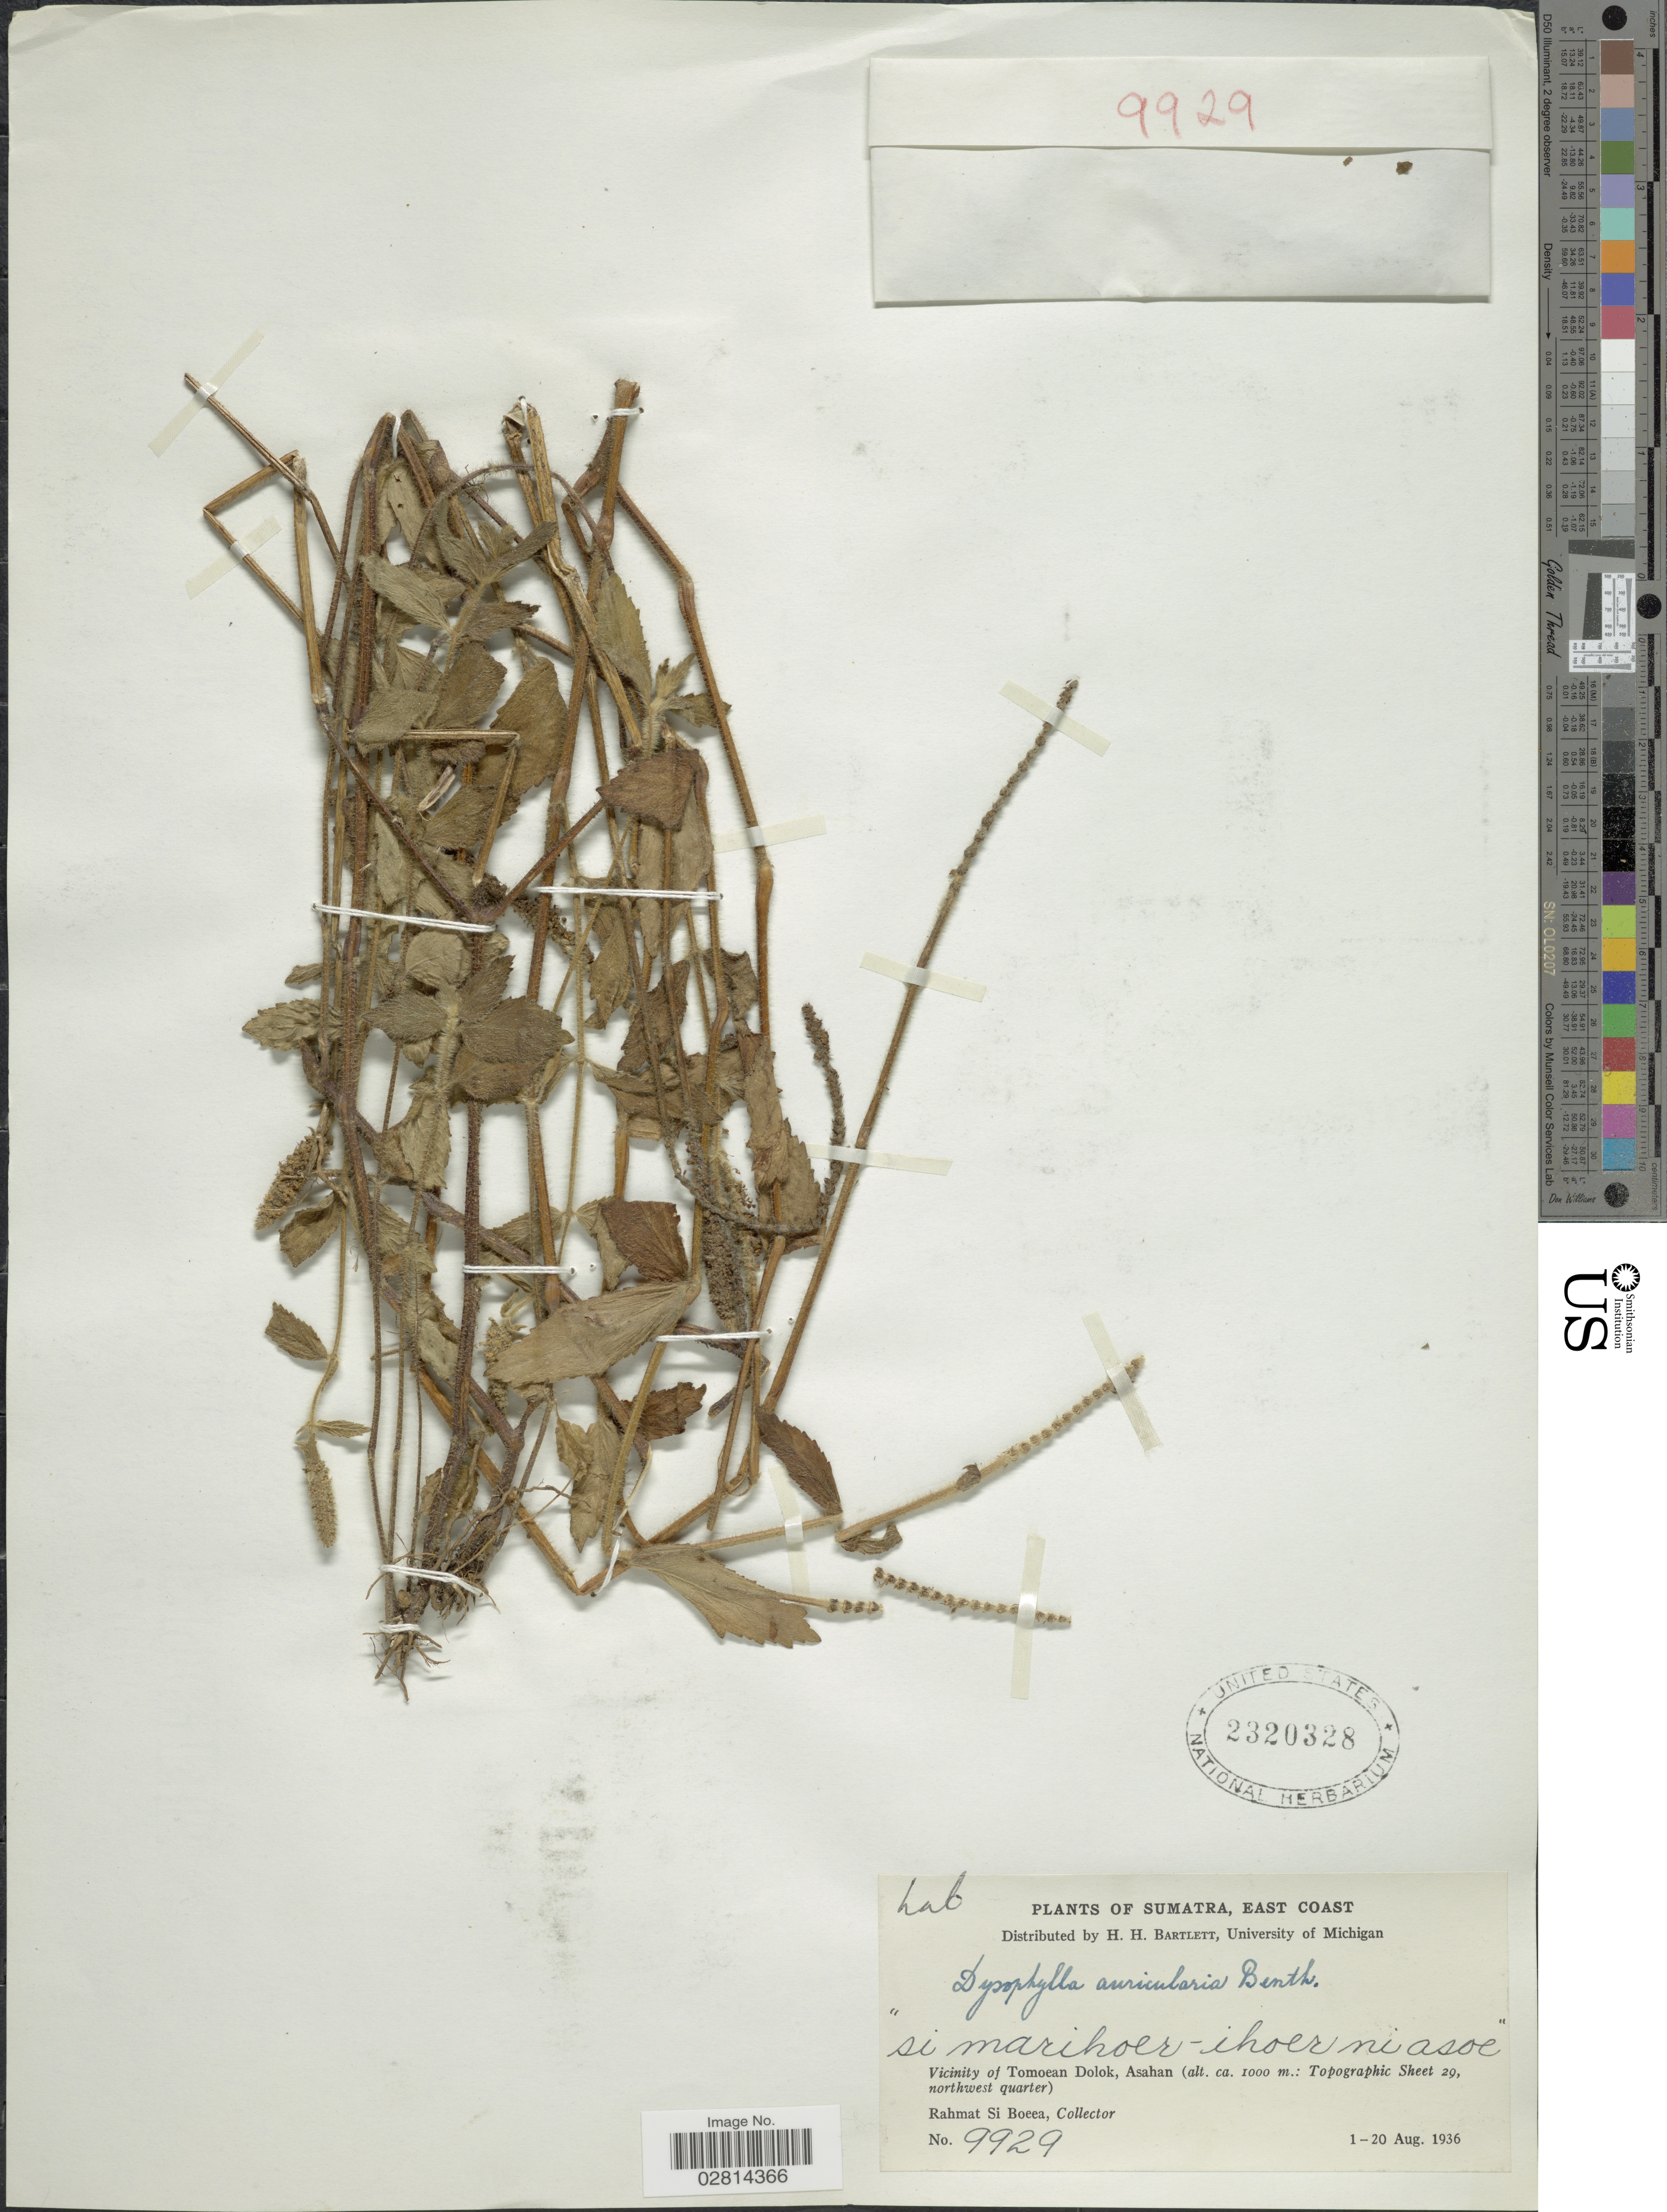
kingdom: Plantae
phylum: Tracheophyta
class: Magnoliopsida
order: Lamiales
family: Lamiaceae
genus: Pogostemon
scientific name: Pogostemon auricularius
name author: (L.) Hassk.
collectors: Rahmat Si Boeea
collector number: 9929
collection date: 1936-08-01/1936-08-20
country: Indonesia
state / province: Sumatra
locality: East Coast. Vicinity of Tomoean Dolok, Asahan (Topographic Sheet 29, northwest quarter).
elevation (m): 1000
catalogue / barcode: US 2320328